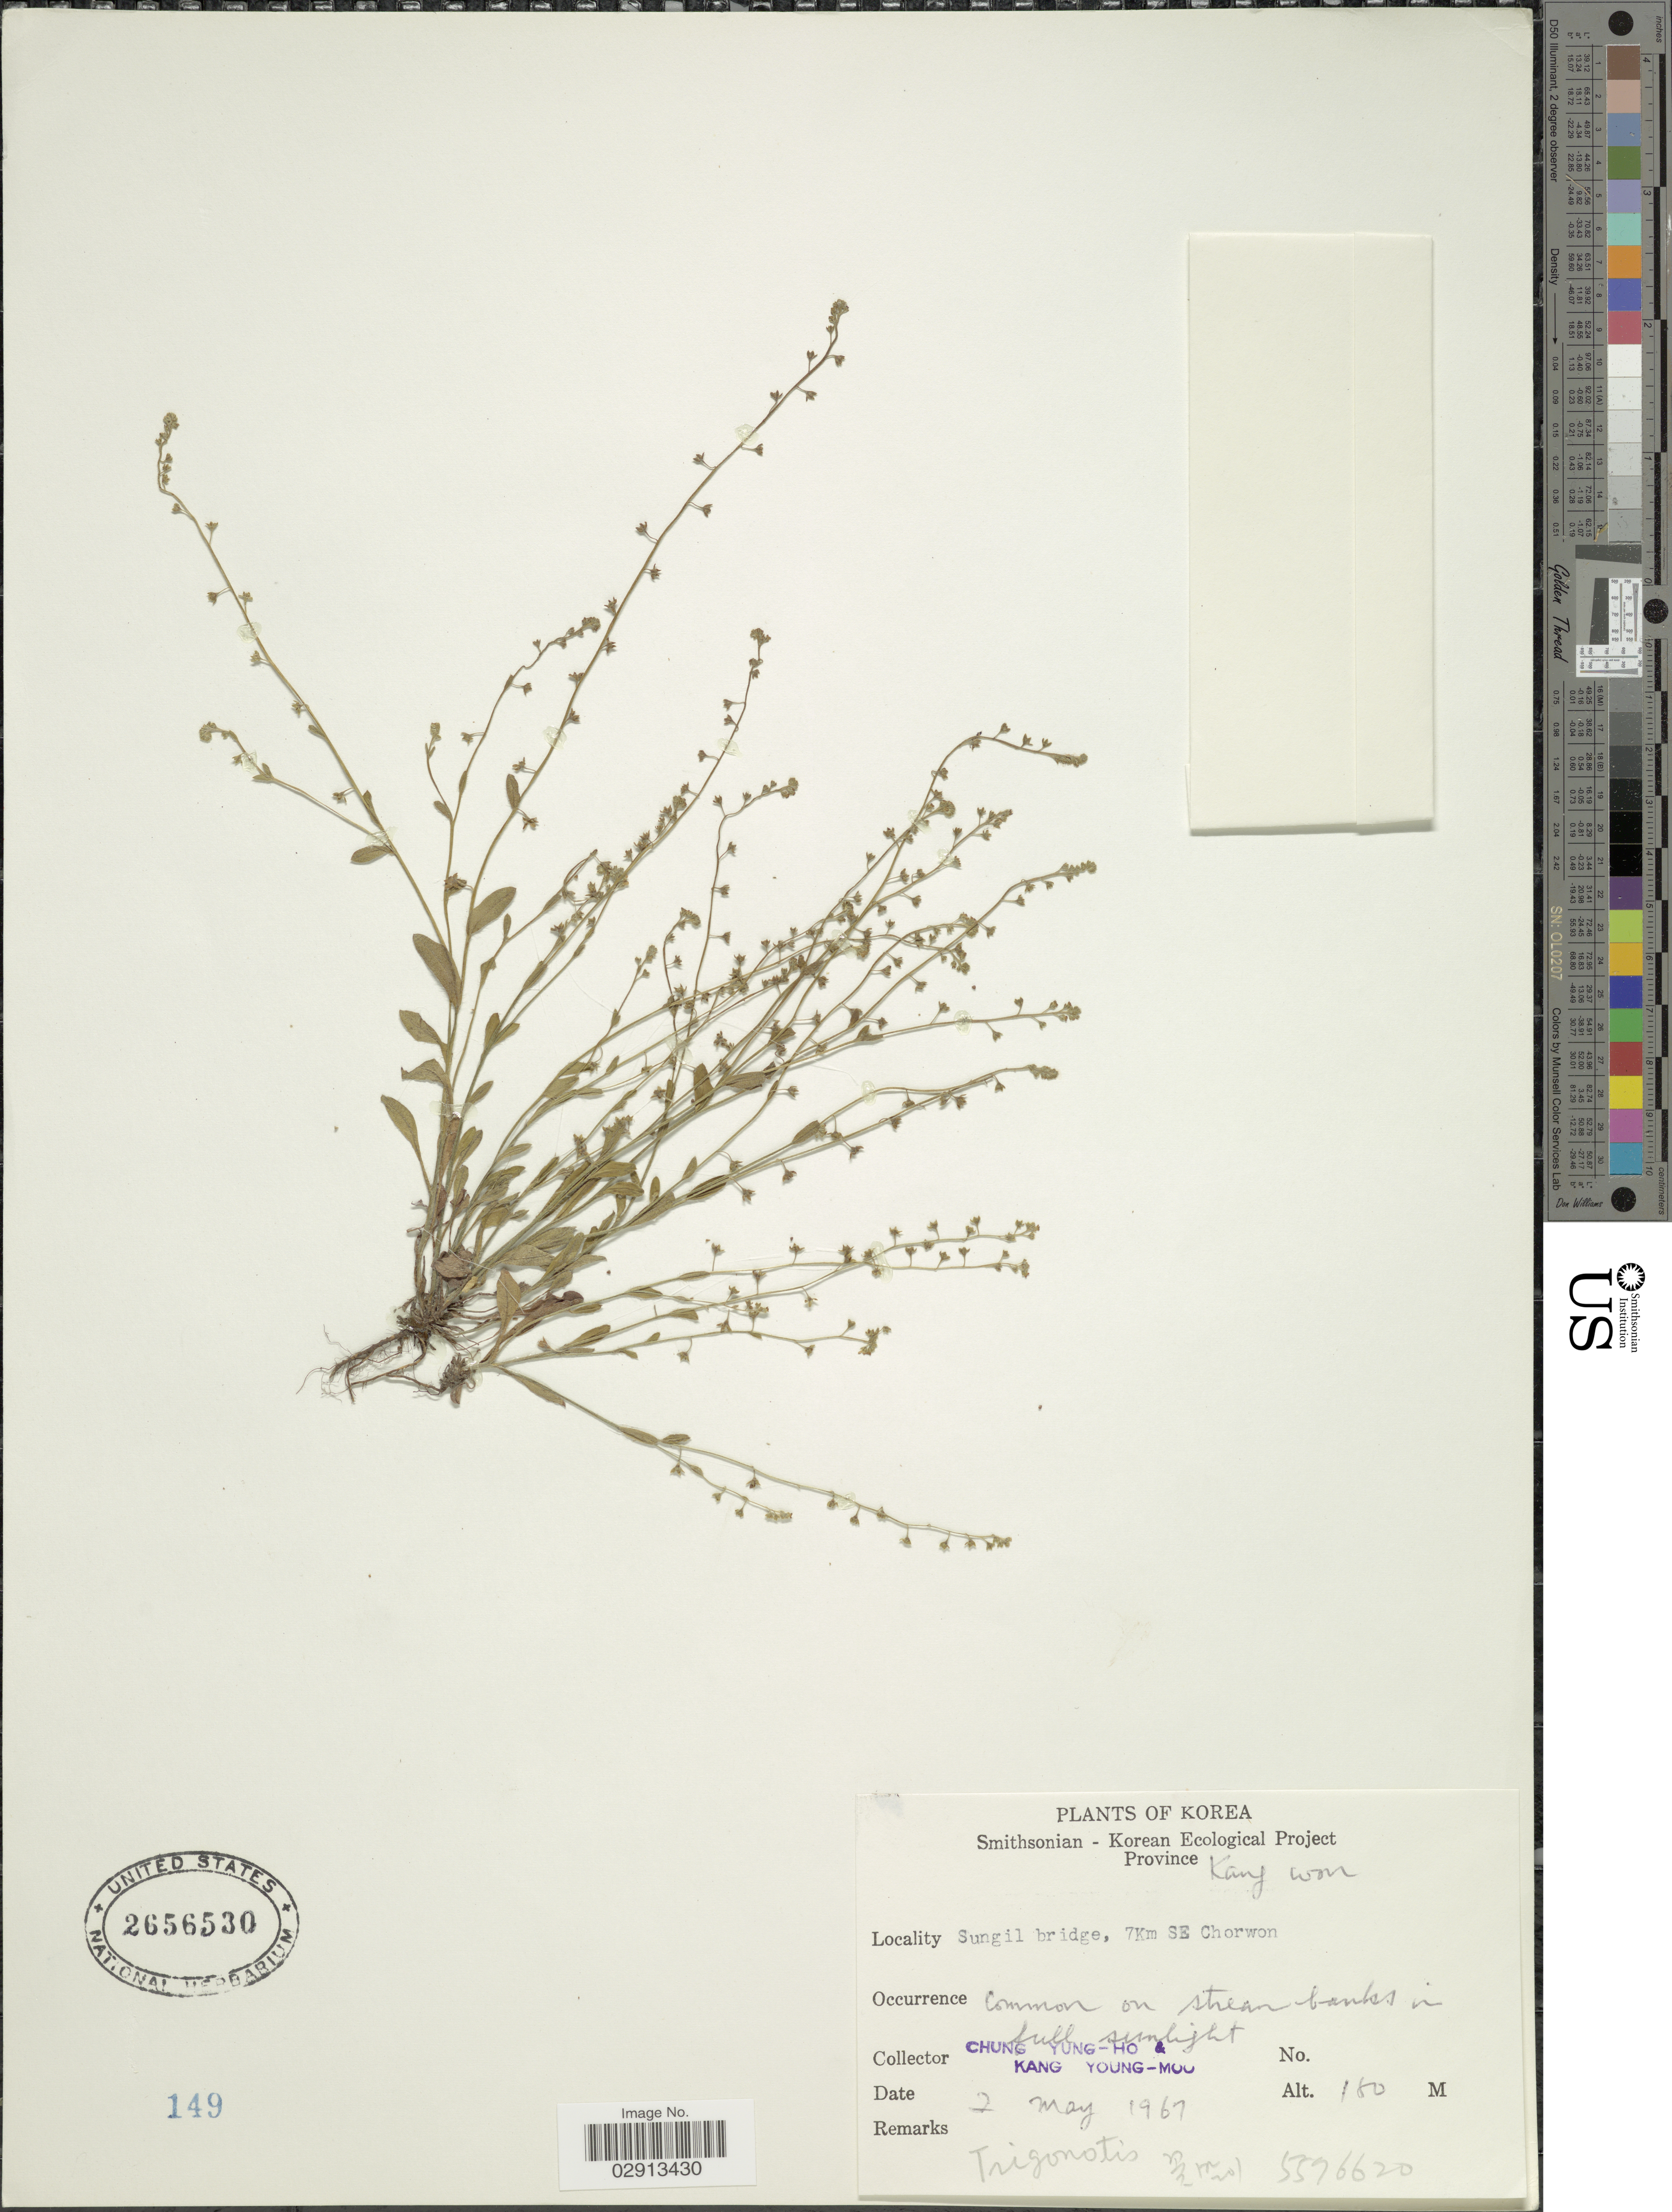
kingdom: Plantae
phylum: Tracheophyta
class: Magnoliopsida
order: Boraginales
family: Boraginaceae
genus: Trigonotis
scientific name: Trigonotis sp.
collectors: C. Yung-Ho & K. Young-Moo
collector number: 5596620?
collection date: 1967-05-02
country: North Korea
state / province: Kangwon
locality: Korea. Province Kang won. Sungil bridge, 7 km SE Chorwon.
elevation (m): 150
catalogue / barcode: US 2656530